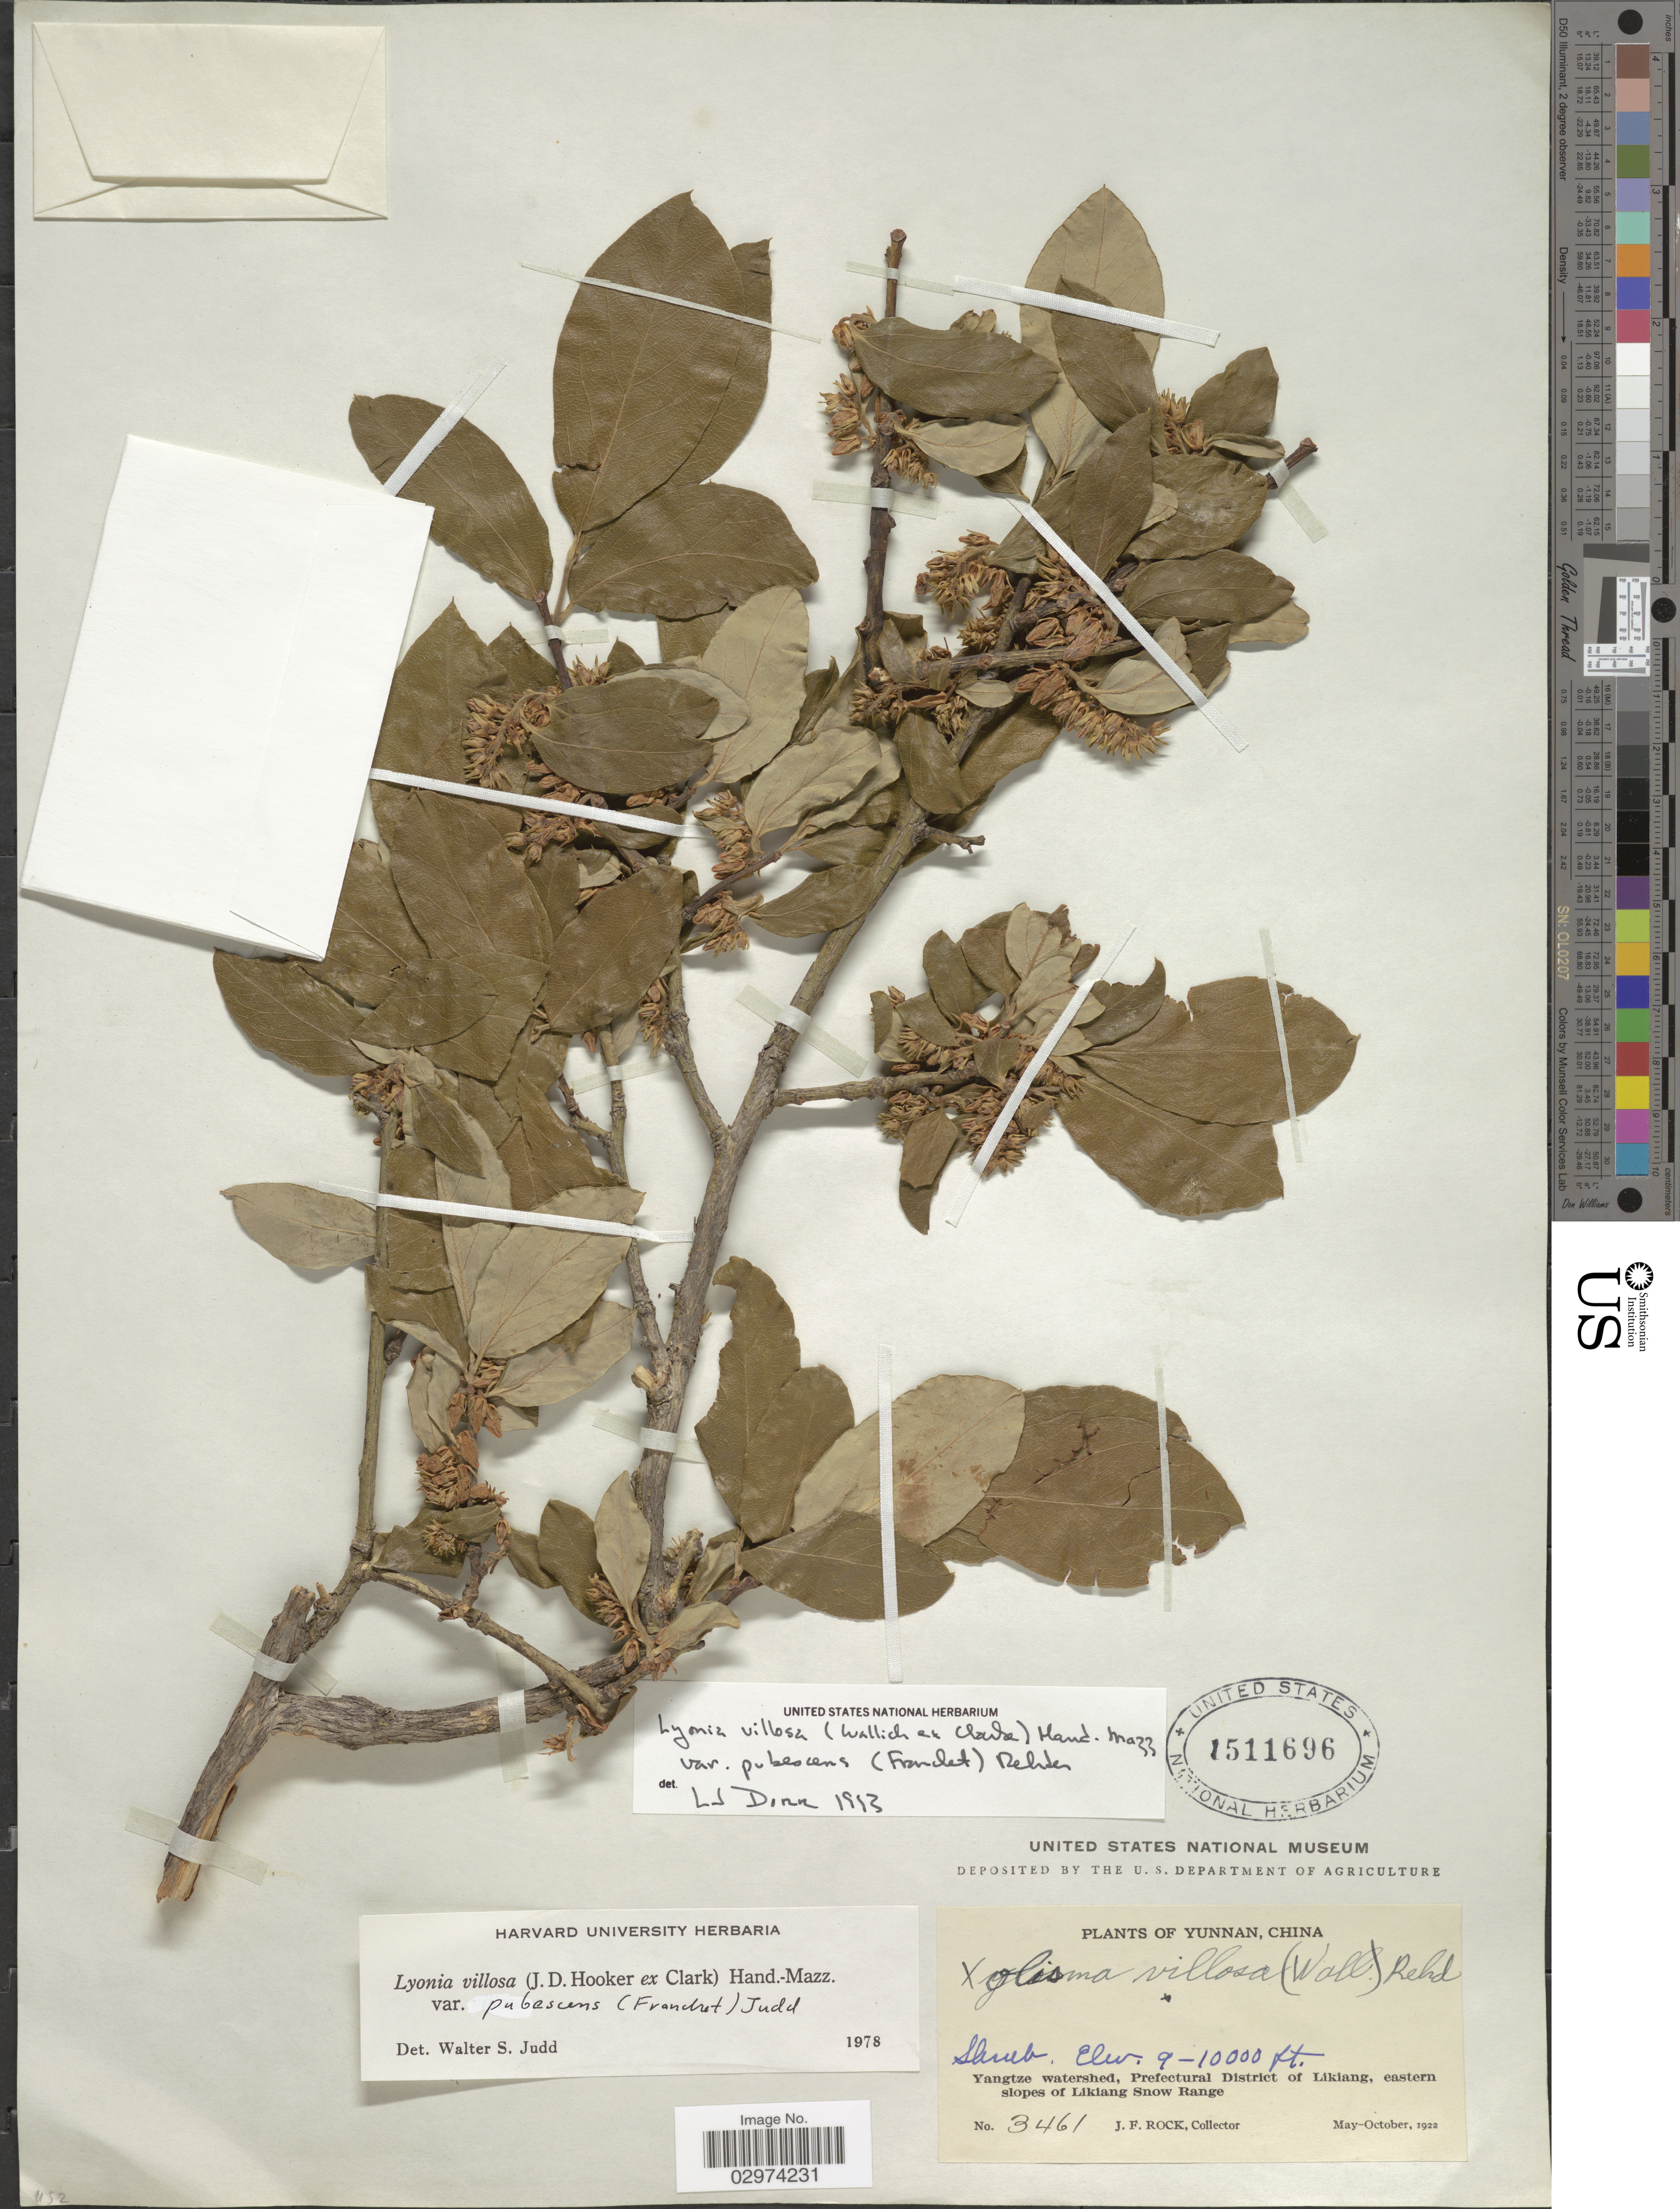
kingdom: Plantae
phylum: Tracheophyta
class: Magnoliopsida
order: Ericales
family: Ericaceae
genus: Lyonia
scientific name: Lyonia villosa var. pubescens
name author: (Franch.) Rehder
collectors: J. Rock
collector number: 3461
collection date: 1922-05/1922-10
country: China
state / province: Yunnan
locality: Yangtze watershed, Prefectural District of Likiang, eastern slopes of Likiang Snow Range.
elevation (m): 2743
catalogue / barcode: US 1511696